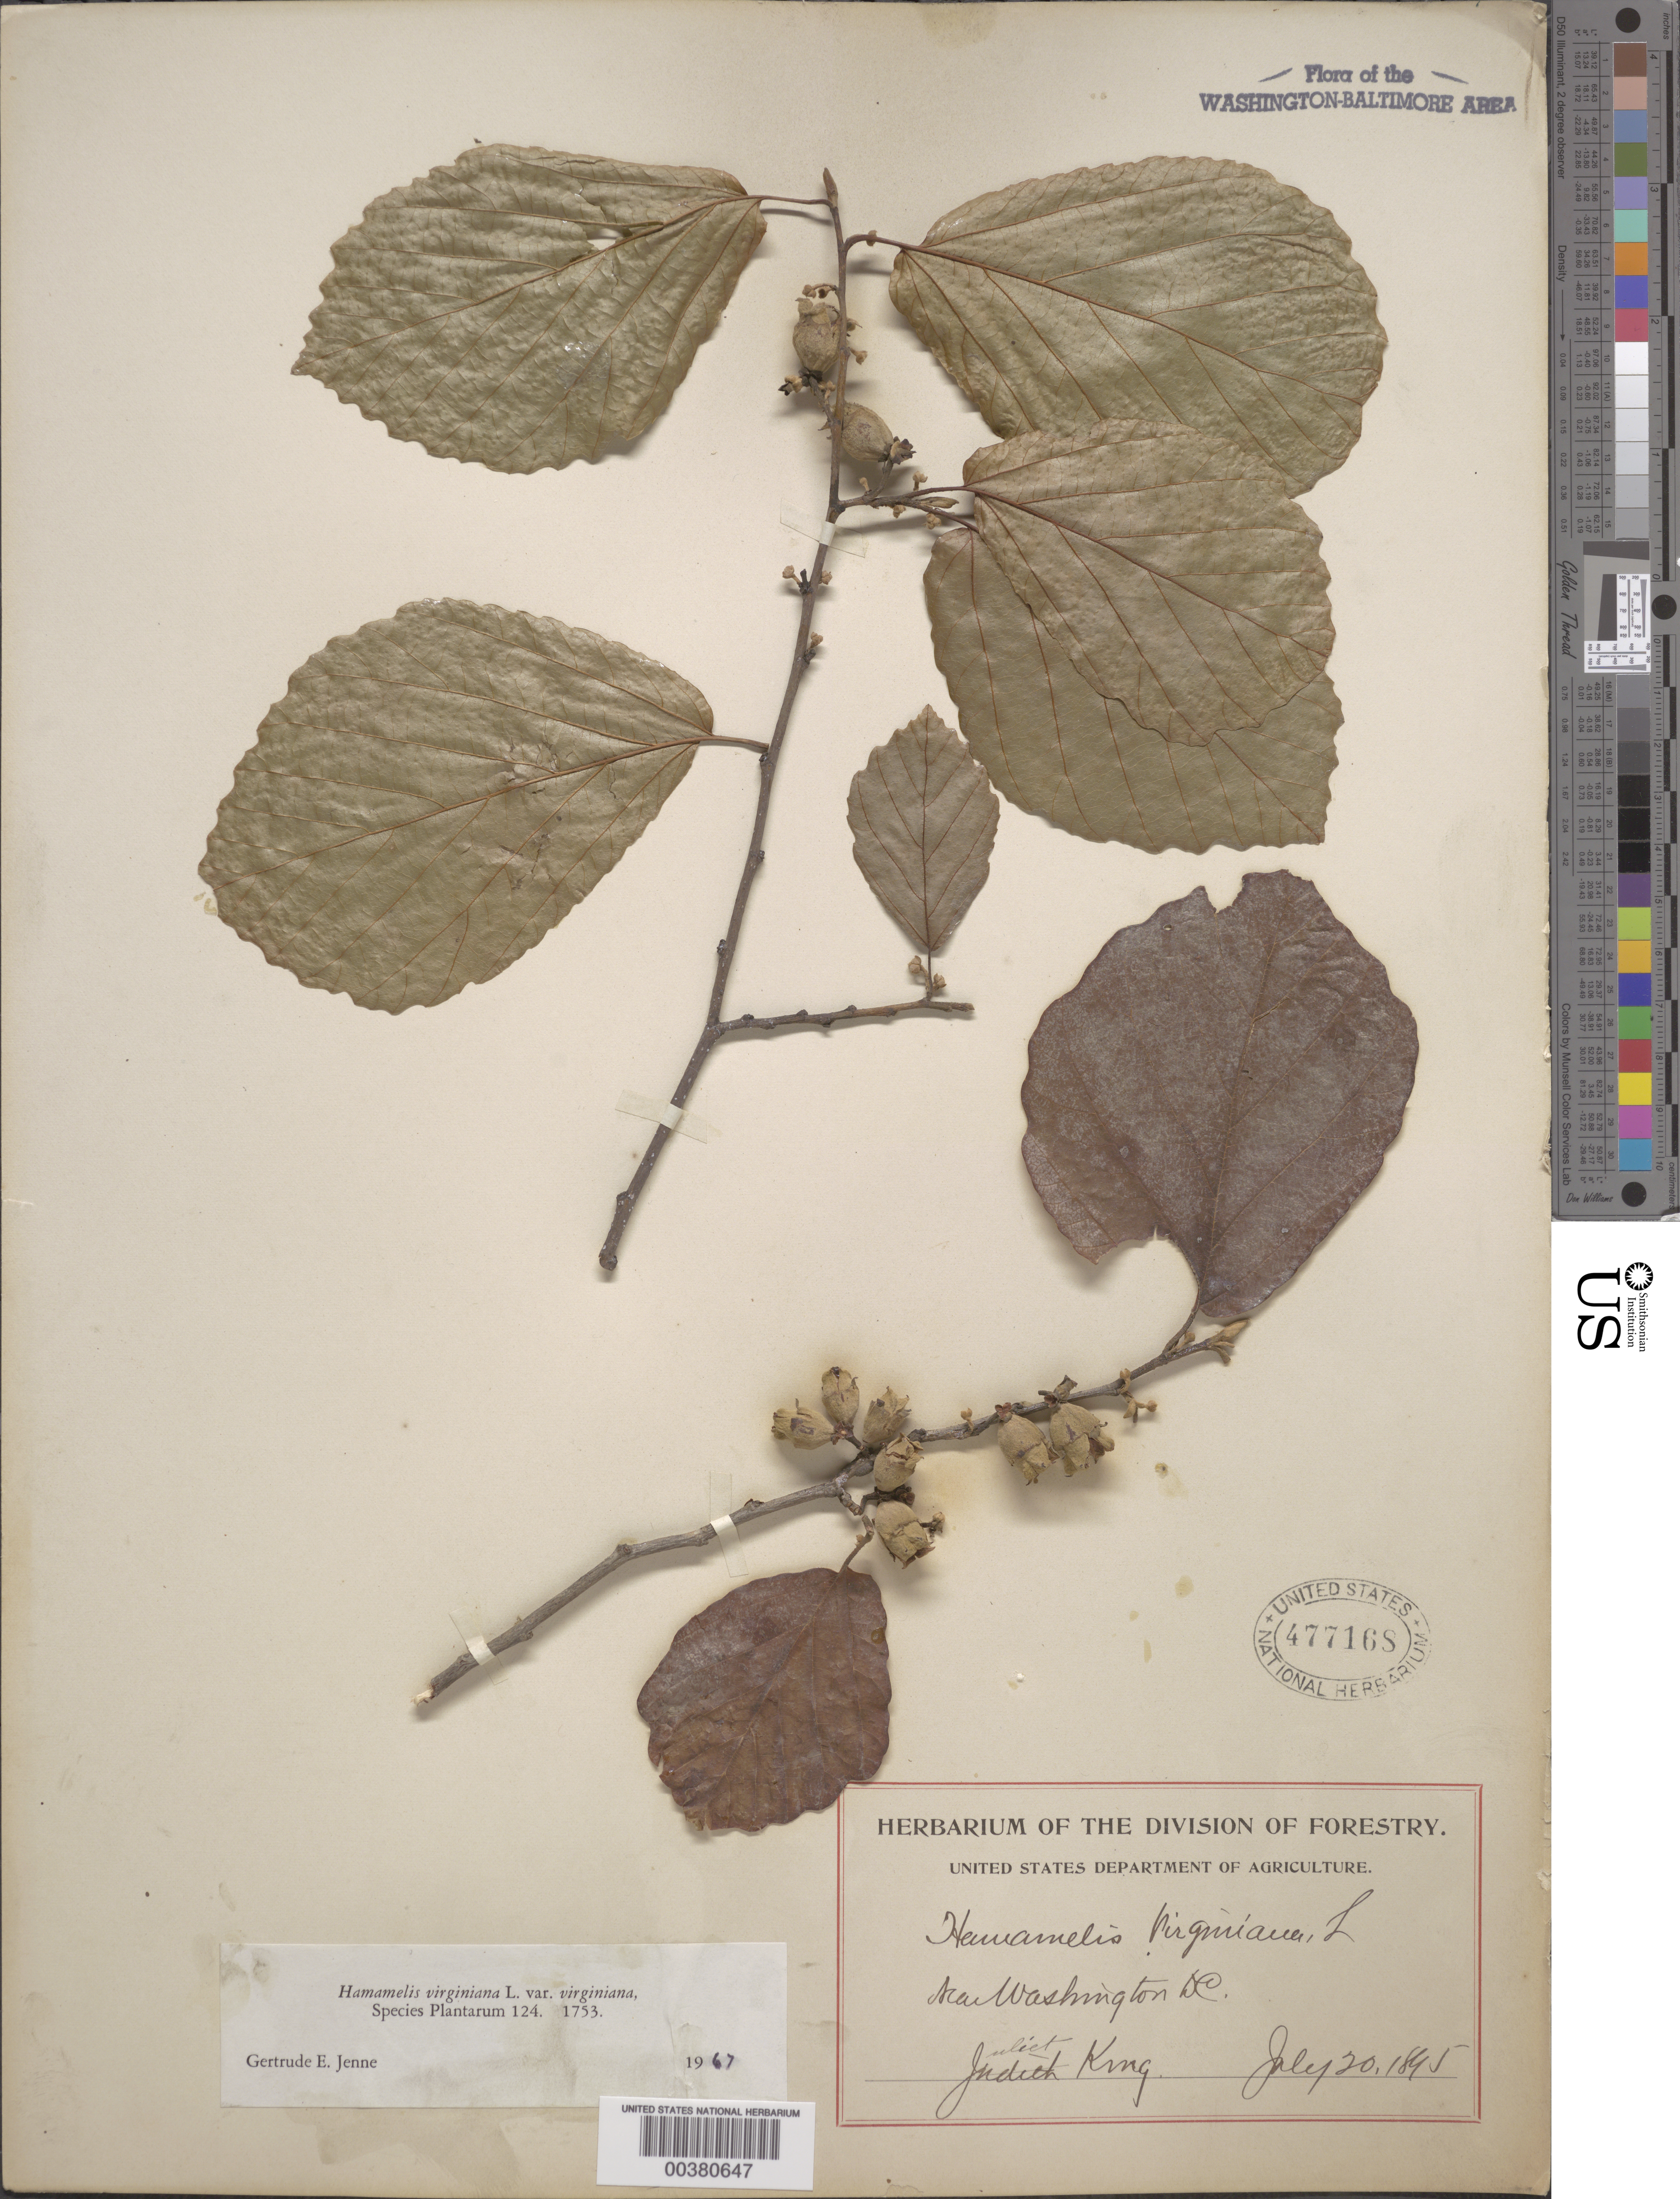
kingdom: Plantae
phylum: Tracheophyta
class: Magnoliopsida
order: Saxifragales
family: Hamamelidaceae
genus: Hamamelis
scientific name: Hamamelis virginiana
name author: L.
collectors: J. King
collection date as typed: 20 Jul 1895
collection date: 1895-07-20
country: United States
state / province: District of Columbia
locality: Washington DC area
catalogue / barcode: US 477168